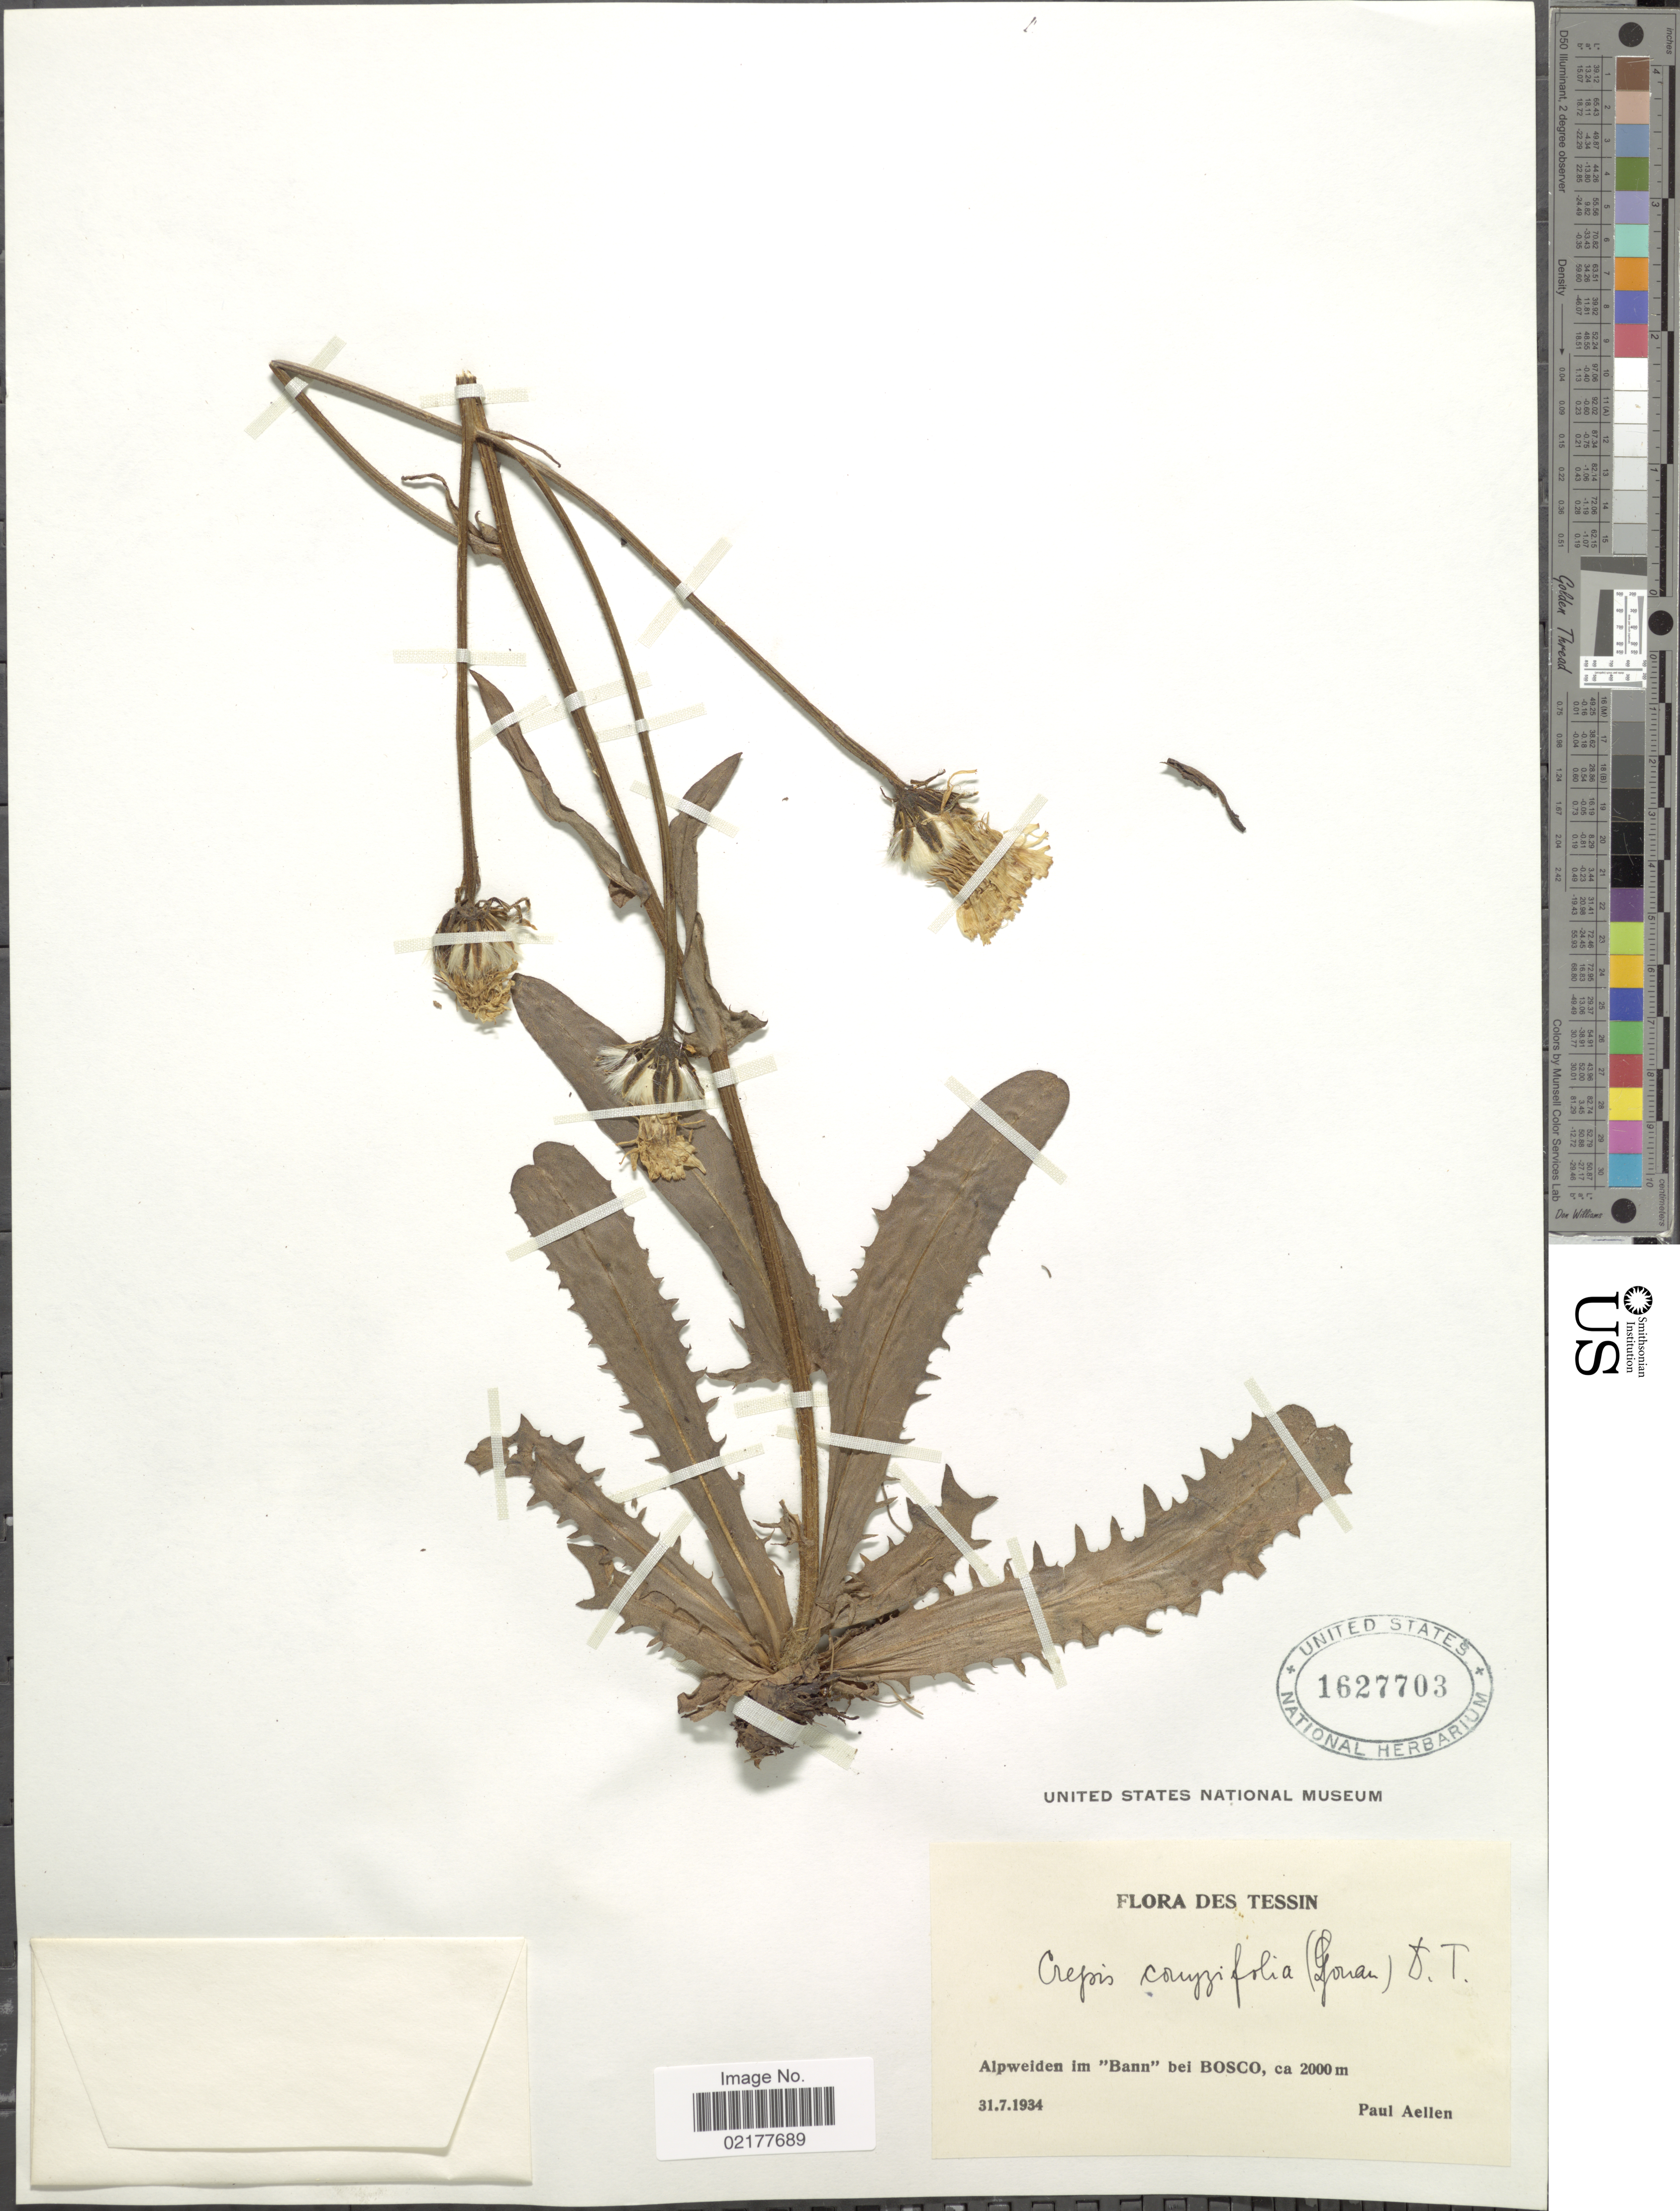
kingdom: Plantae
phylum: Tracheophyta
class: Magnoliopsida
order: Asterales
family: Asteraceae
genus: Crepis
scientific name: Crepis conyzifolia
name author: (Gouan) A. Kern.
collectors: P. Aellen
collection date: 1934-07-31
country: Switzerland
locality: Tessin. Alpweiden im "Bann" bei Bosco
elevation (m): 2000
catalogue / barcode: US 1627703